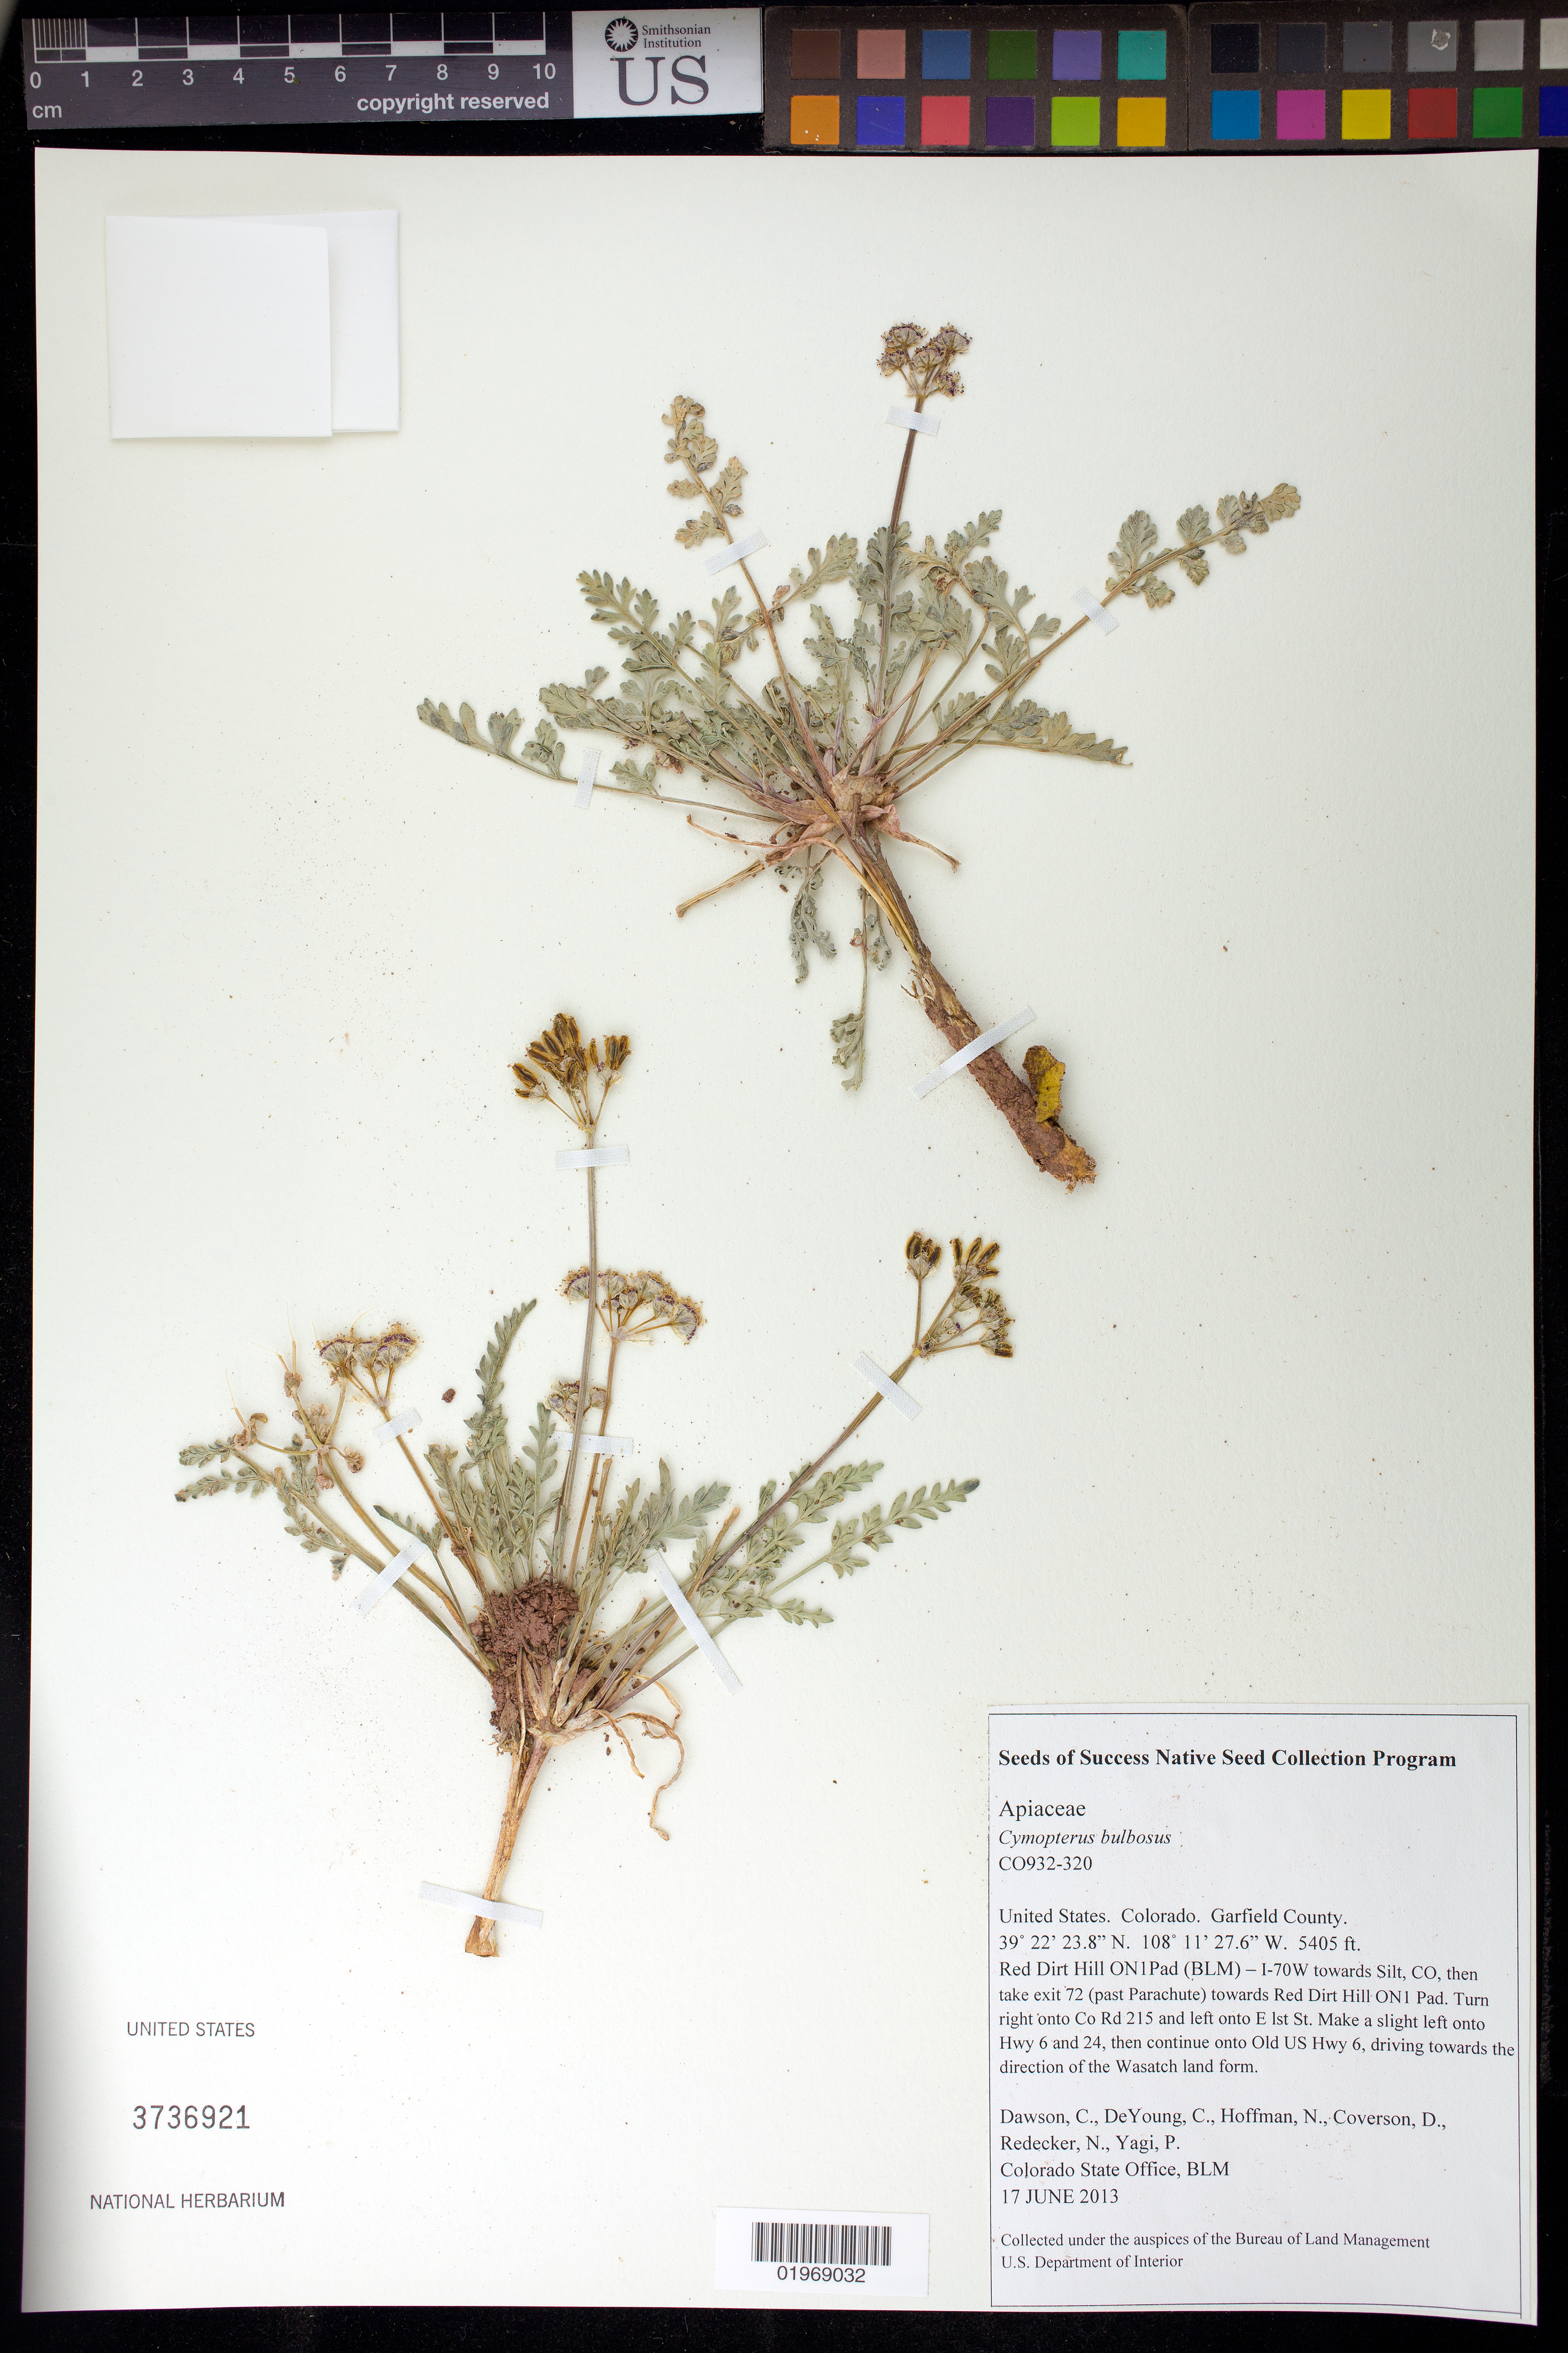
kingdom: Plantae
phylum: Tracheophyta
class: Magnoliopsida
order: Apiales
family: Apiaceae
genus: Cymopterus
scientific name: Cymopterus bulbosus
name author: A. Nelson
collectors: C. M. Dawson, C. Young, N. Hoffman, D. Coverson & et al.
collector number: CO932-320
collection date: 2013-06-17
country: United States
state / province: Colorado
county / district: Garfield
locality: Red Dirt Hill ON 1 Pad (BLM), on Old US Hwy 6 towards the direction of the Wasatch land form.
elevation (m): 1647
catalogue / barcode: US 3736921